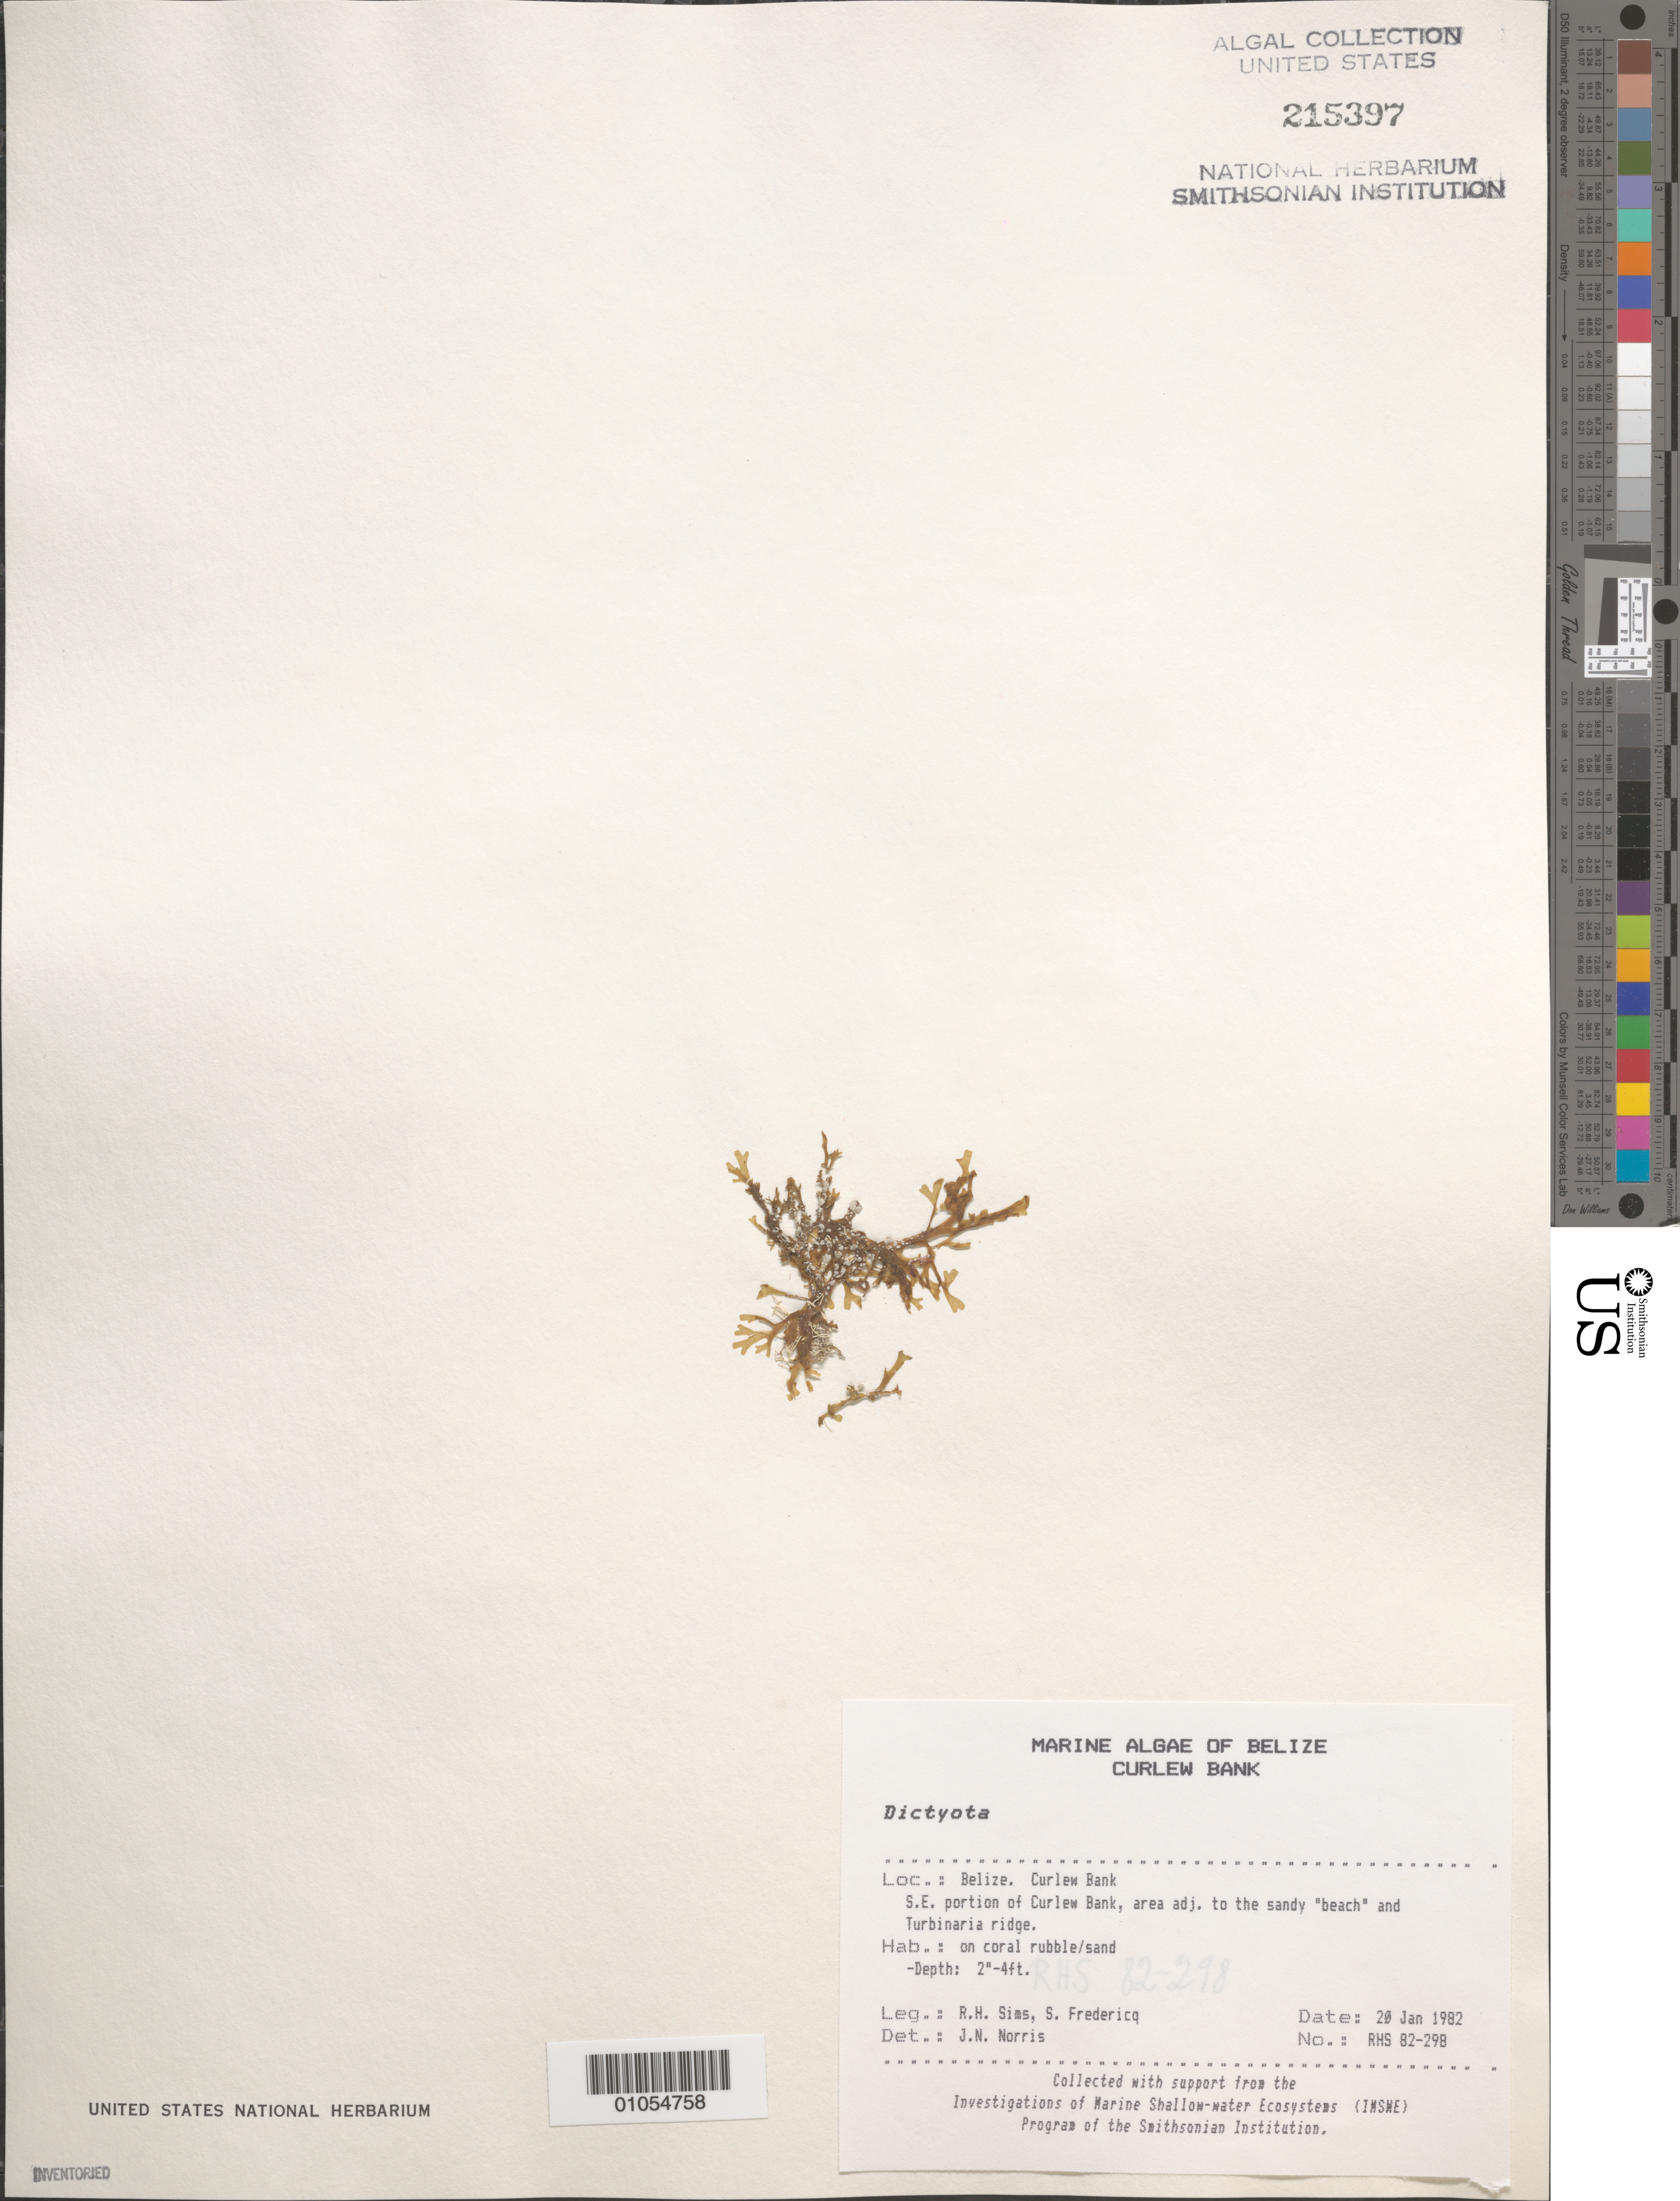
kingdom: Chromista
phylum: Ochrophyta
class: Phaeophyceae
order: Dictyotales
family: Dictyotaceae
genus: Dictyota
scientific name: Dictyota sp.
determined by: Norris, James N.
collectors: R. H. Sims & S. Fredericq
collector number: RHS 82-298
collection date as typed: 20 Jan 1982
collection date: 1982-01-20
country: Belize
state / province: Stann Creek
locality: Curlew Bank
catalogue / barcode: US 215397